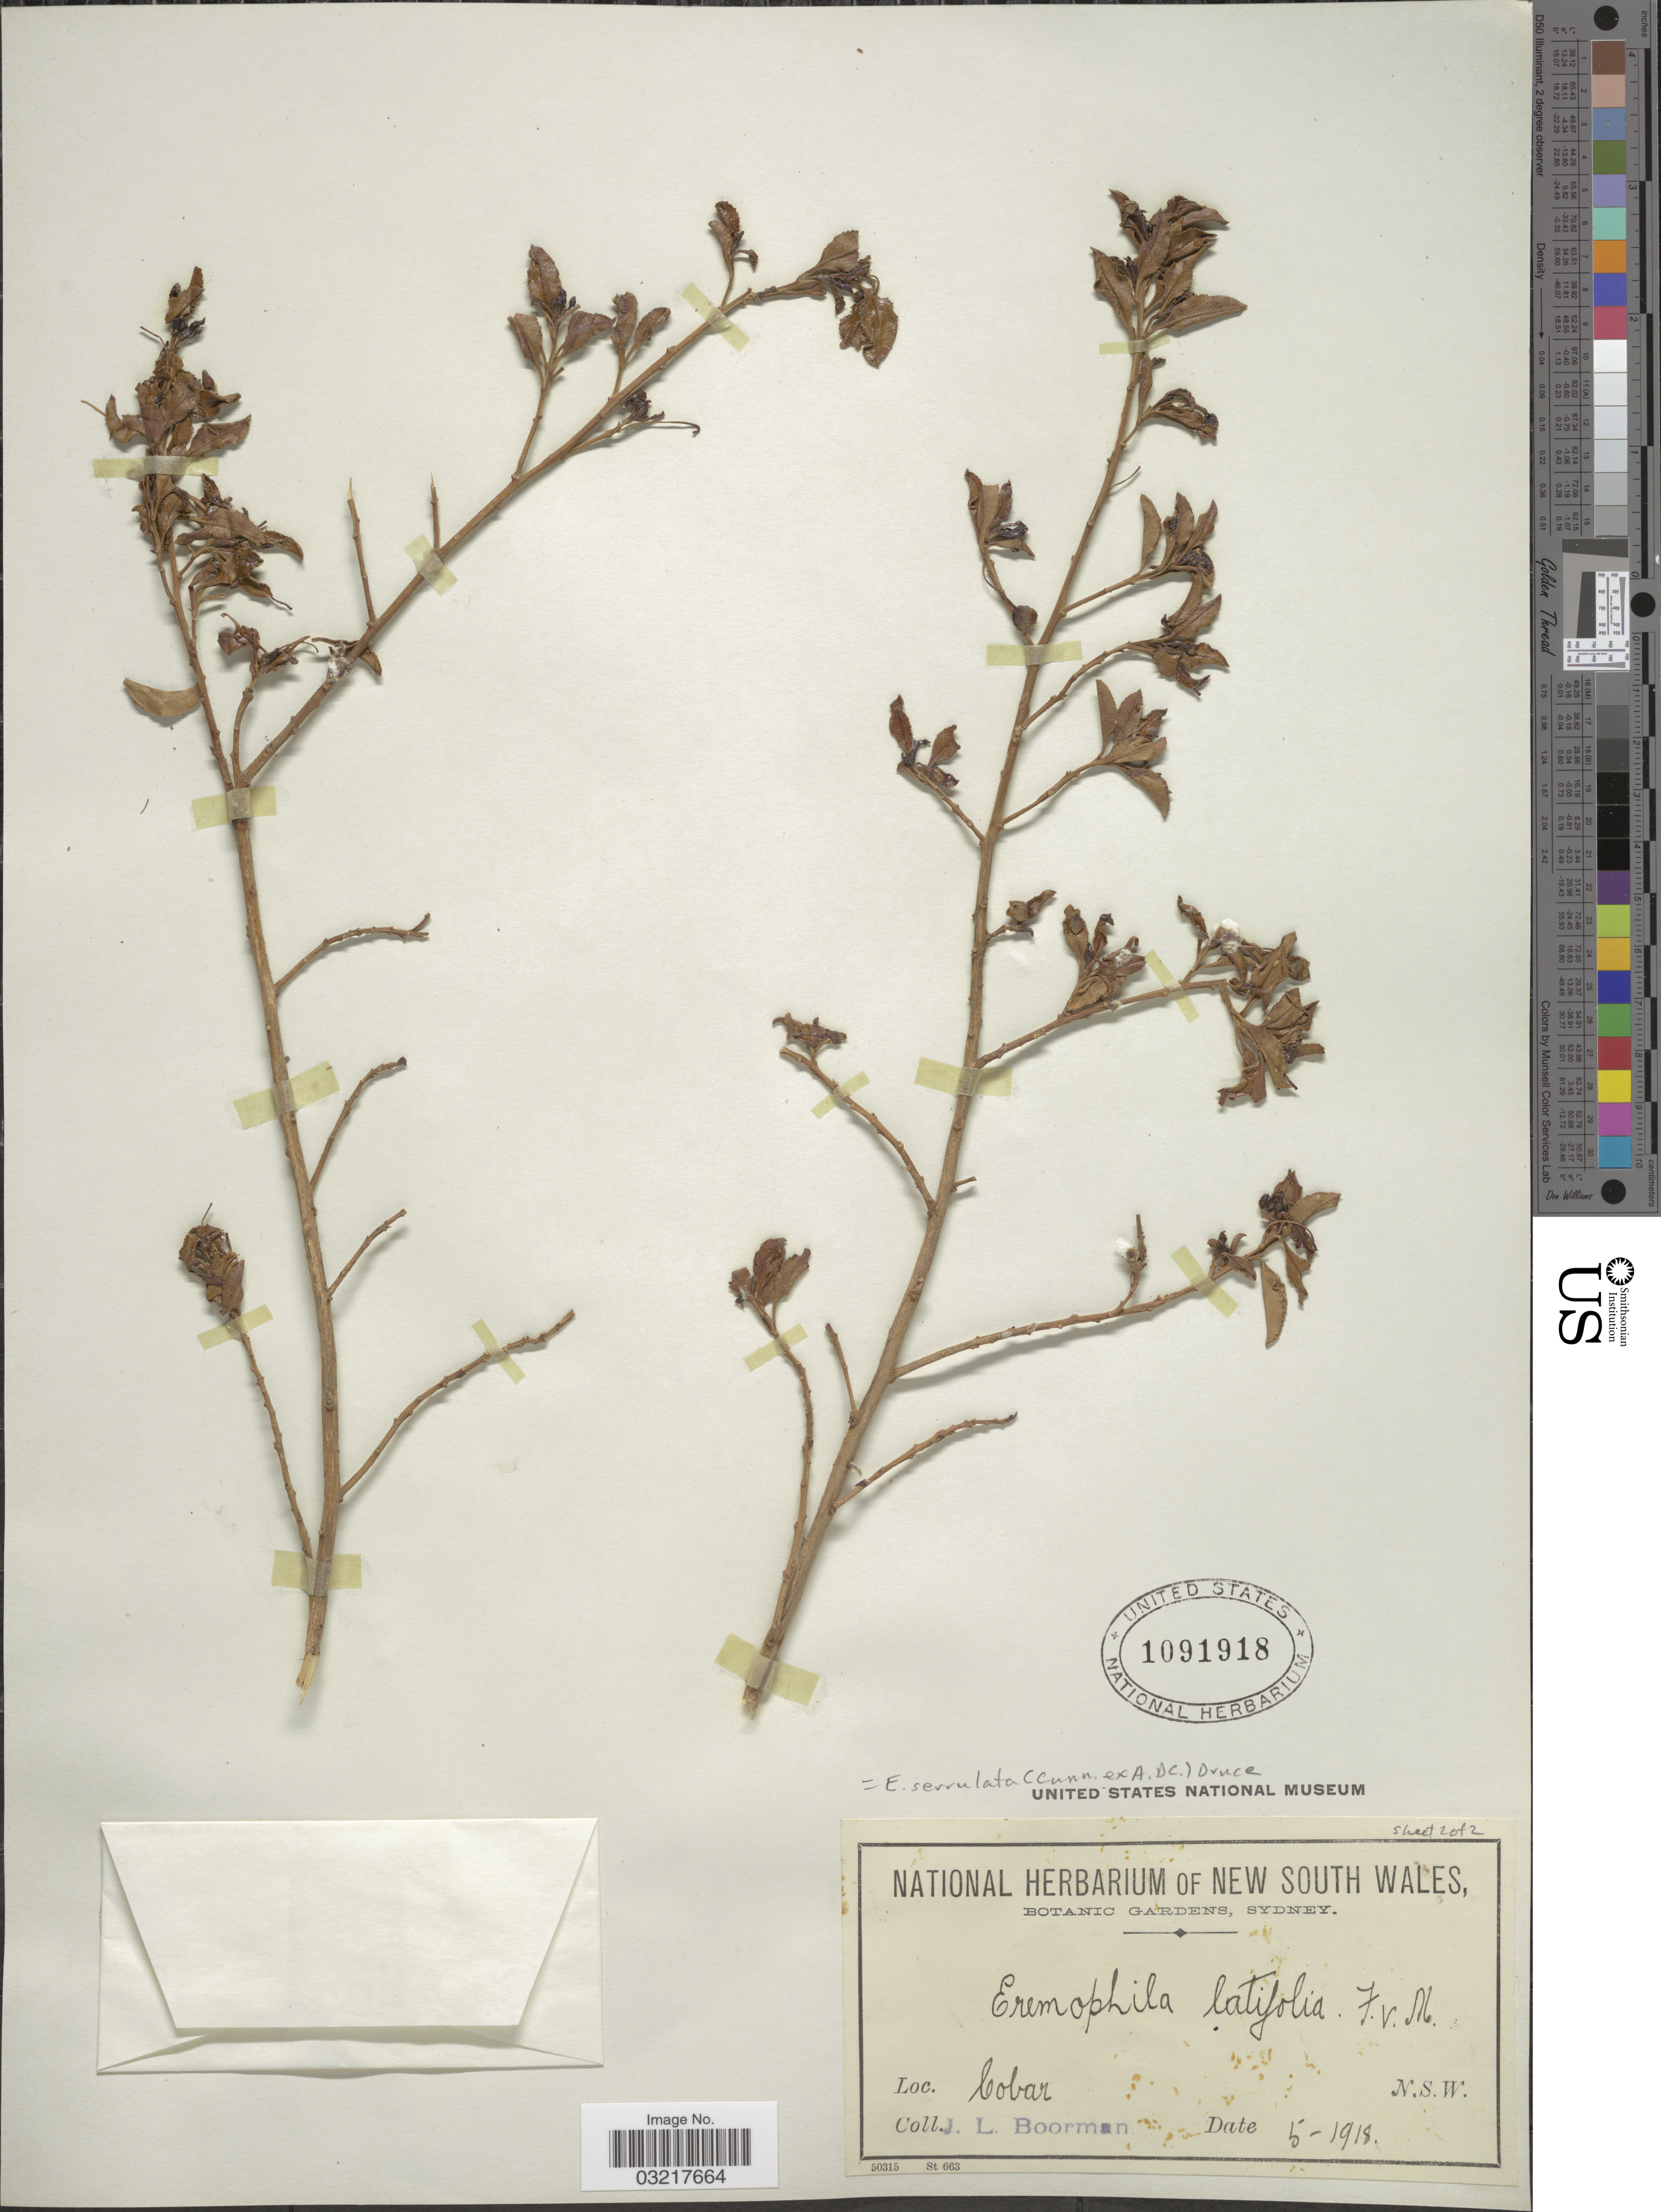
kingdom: Plantae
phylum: Tracheophyta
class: Magnoliopsida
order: Lamiales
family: Scrophulariaceae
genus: Eremophila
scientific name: Eremophila serrulata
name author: (A. Cunn. ex A. DC.) Druce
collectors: J. Boorman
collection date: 1918-05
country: Australia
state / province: New South Wales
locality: Cobar. N.S.W.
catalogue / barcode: US 1091918